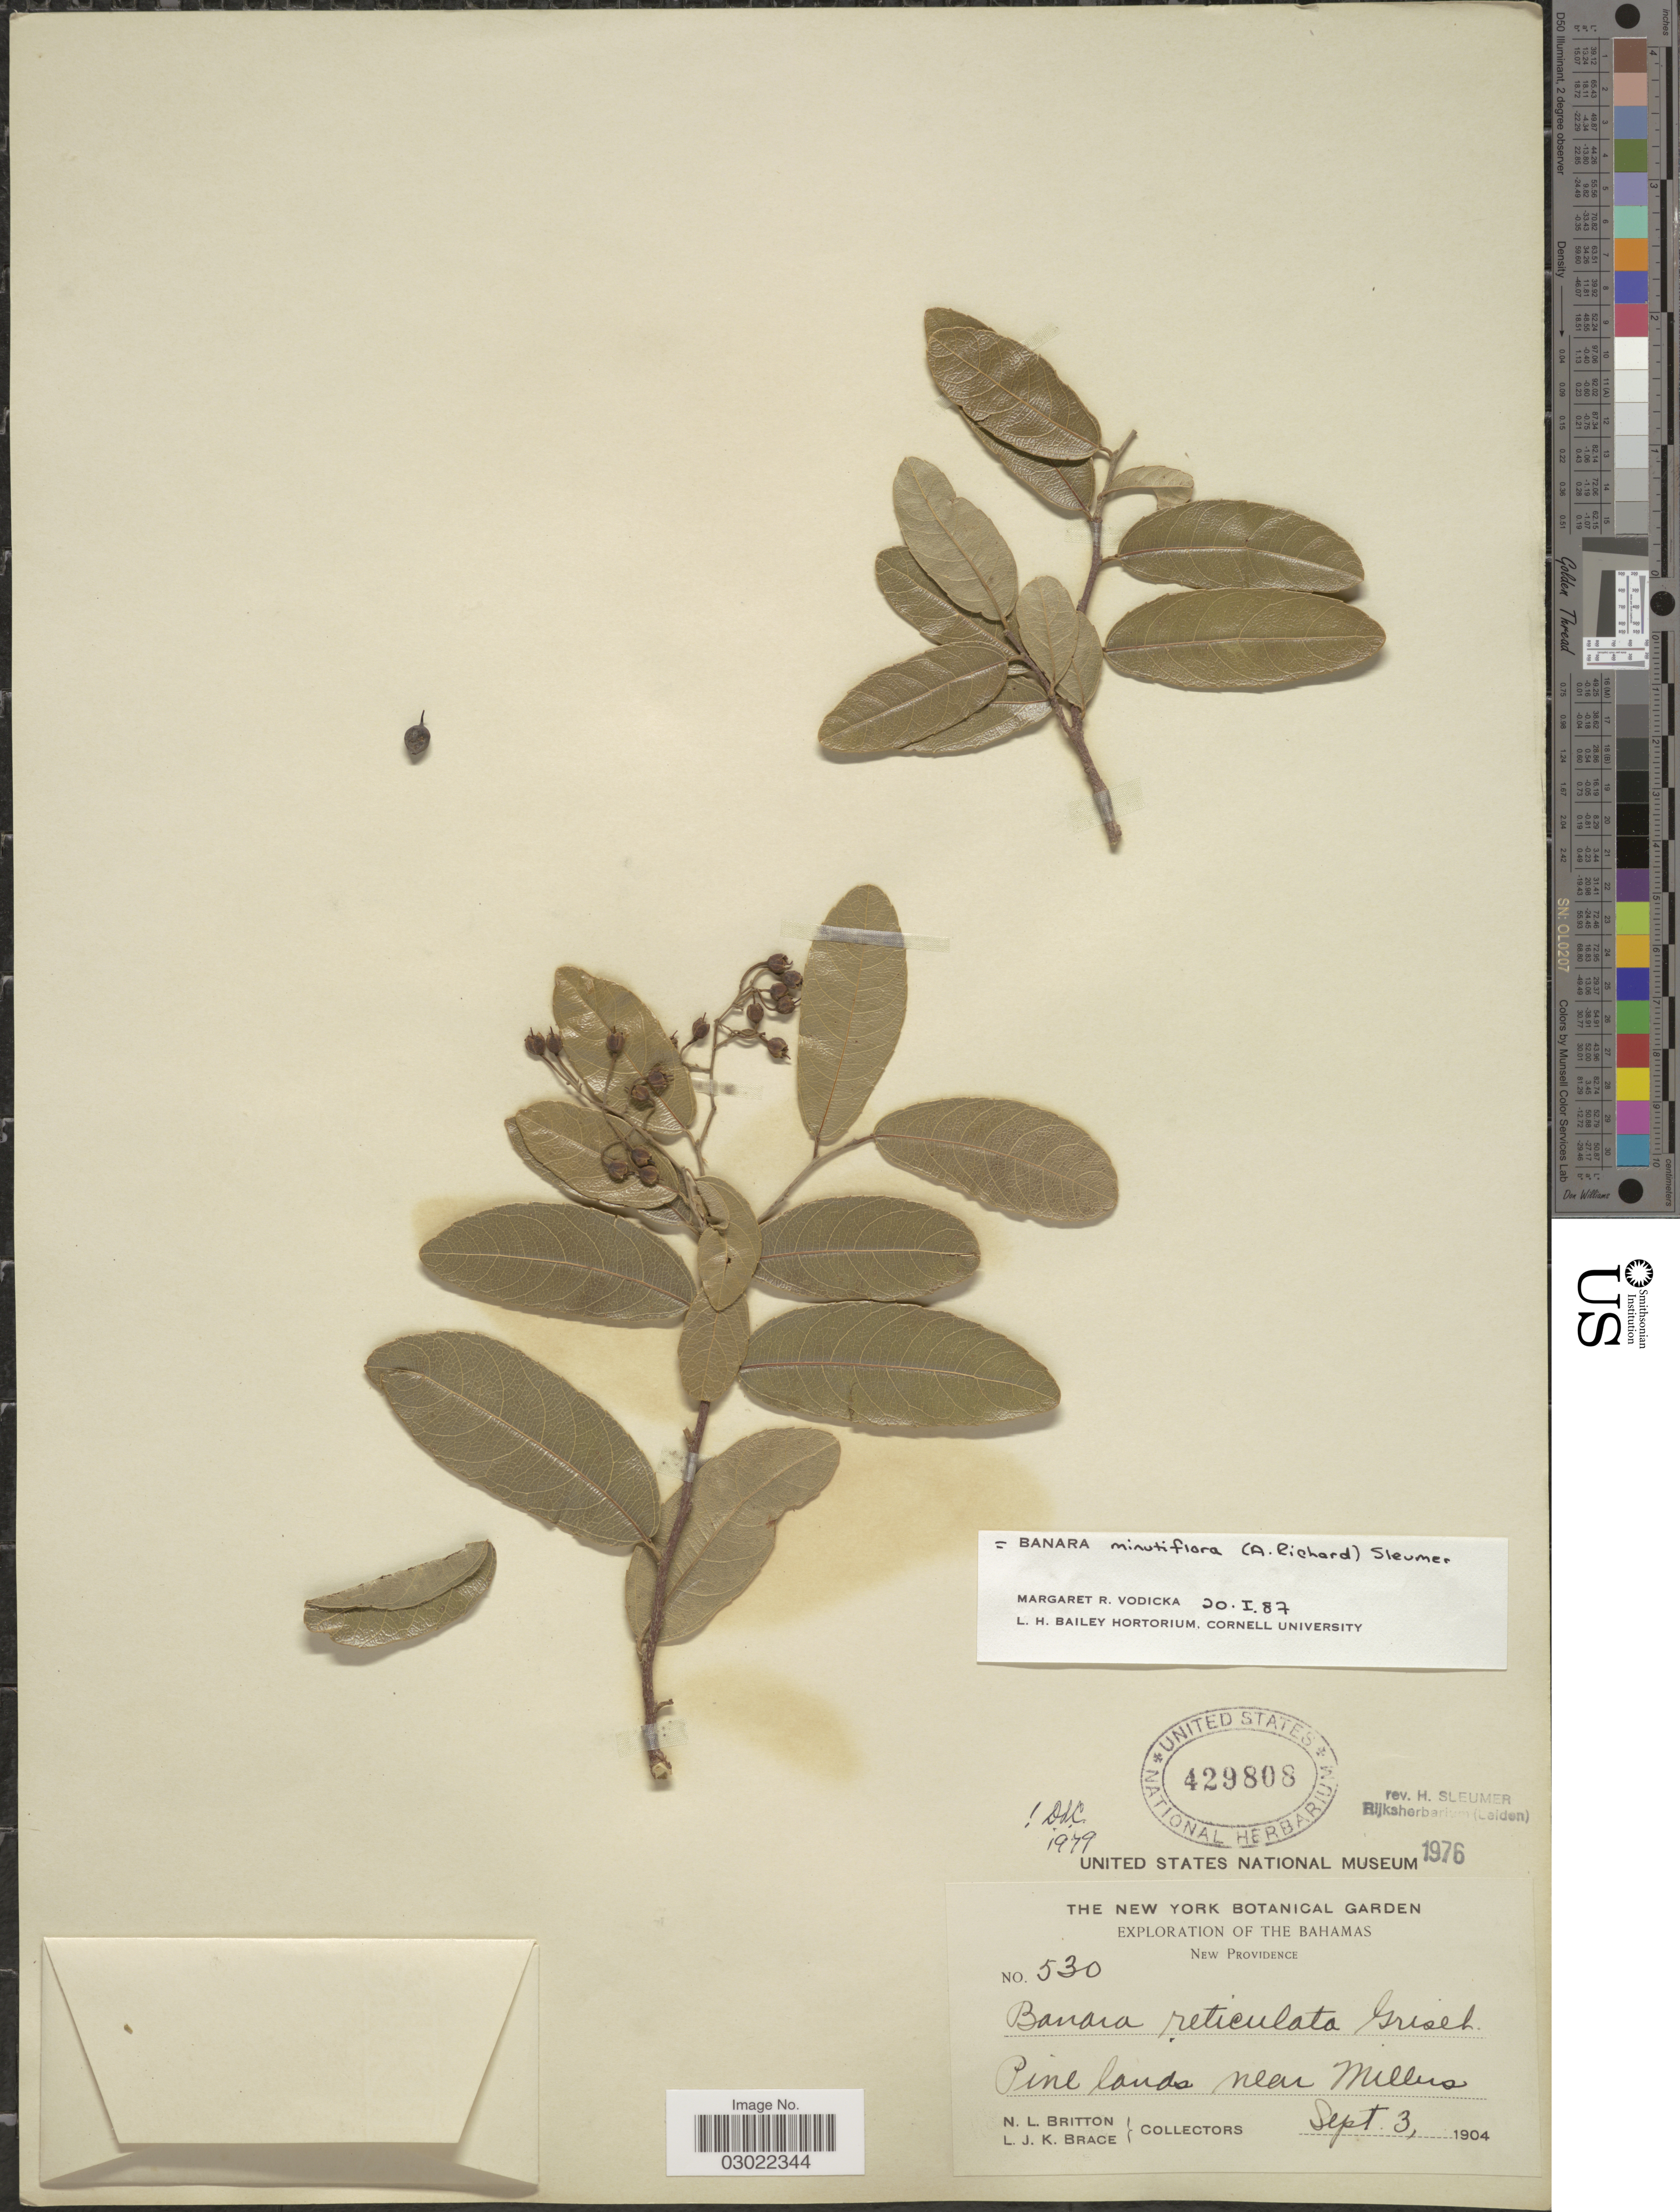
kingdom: Plantae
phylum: Tracheophyta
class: Magnoliopsida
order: Malpighiales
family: Salicaceae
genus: Banara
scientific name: Banara minutiflora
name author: (A. Rich.) Sleumer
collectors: N. Britton & L. J. K. Brace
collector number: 530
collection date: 1904-09-03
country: Bahamas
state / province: New Providence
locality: Pine lands near Millers.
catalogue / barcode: US 429808